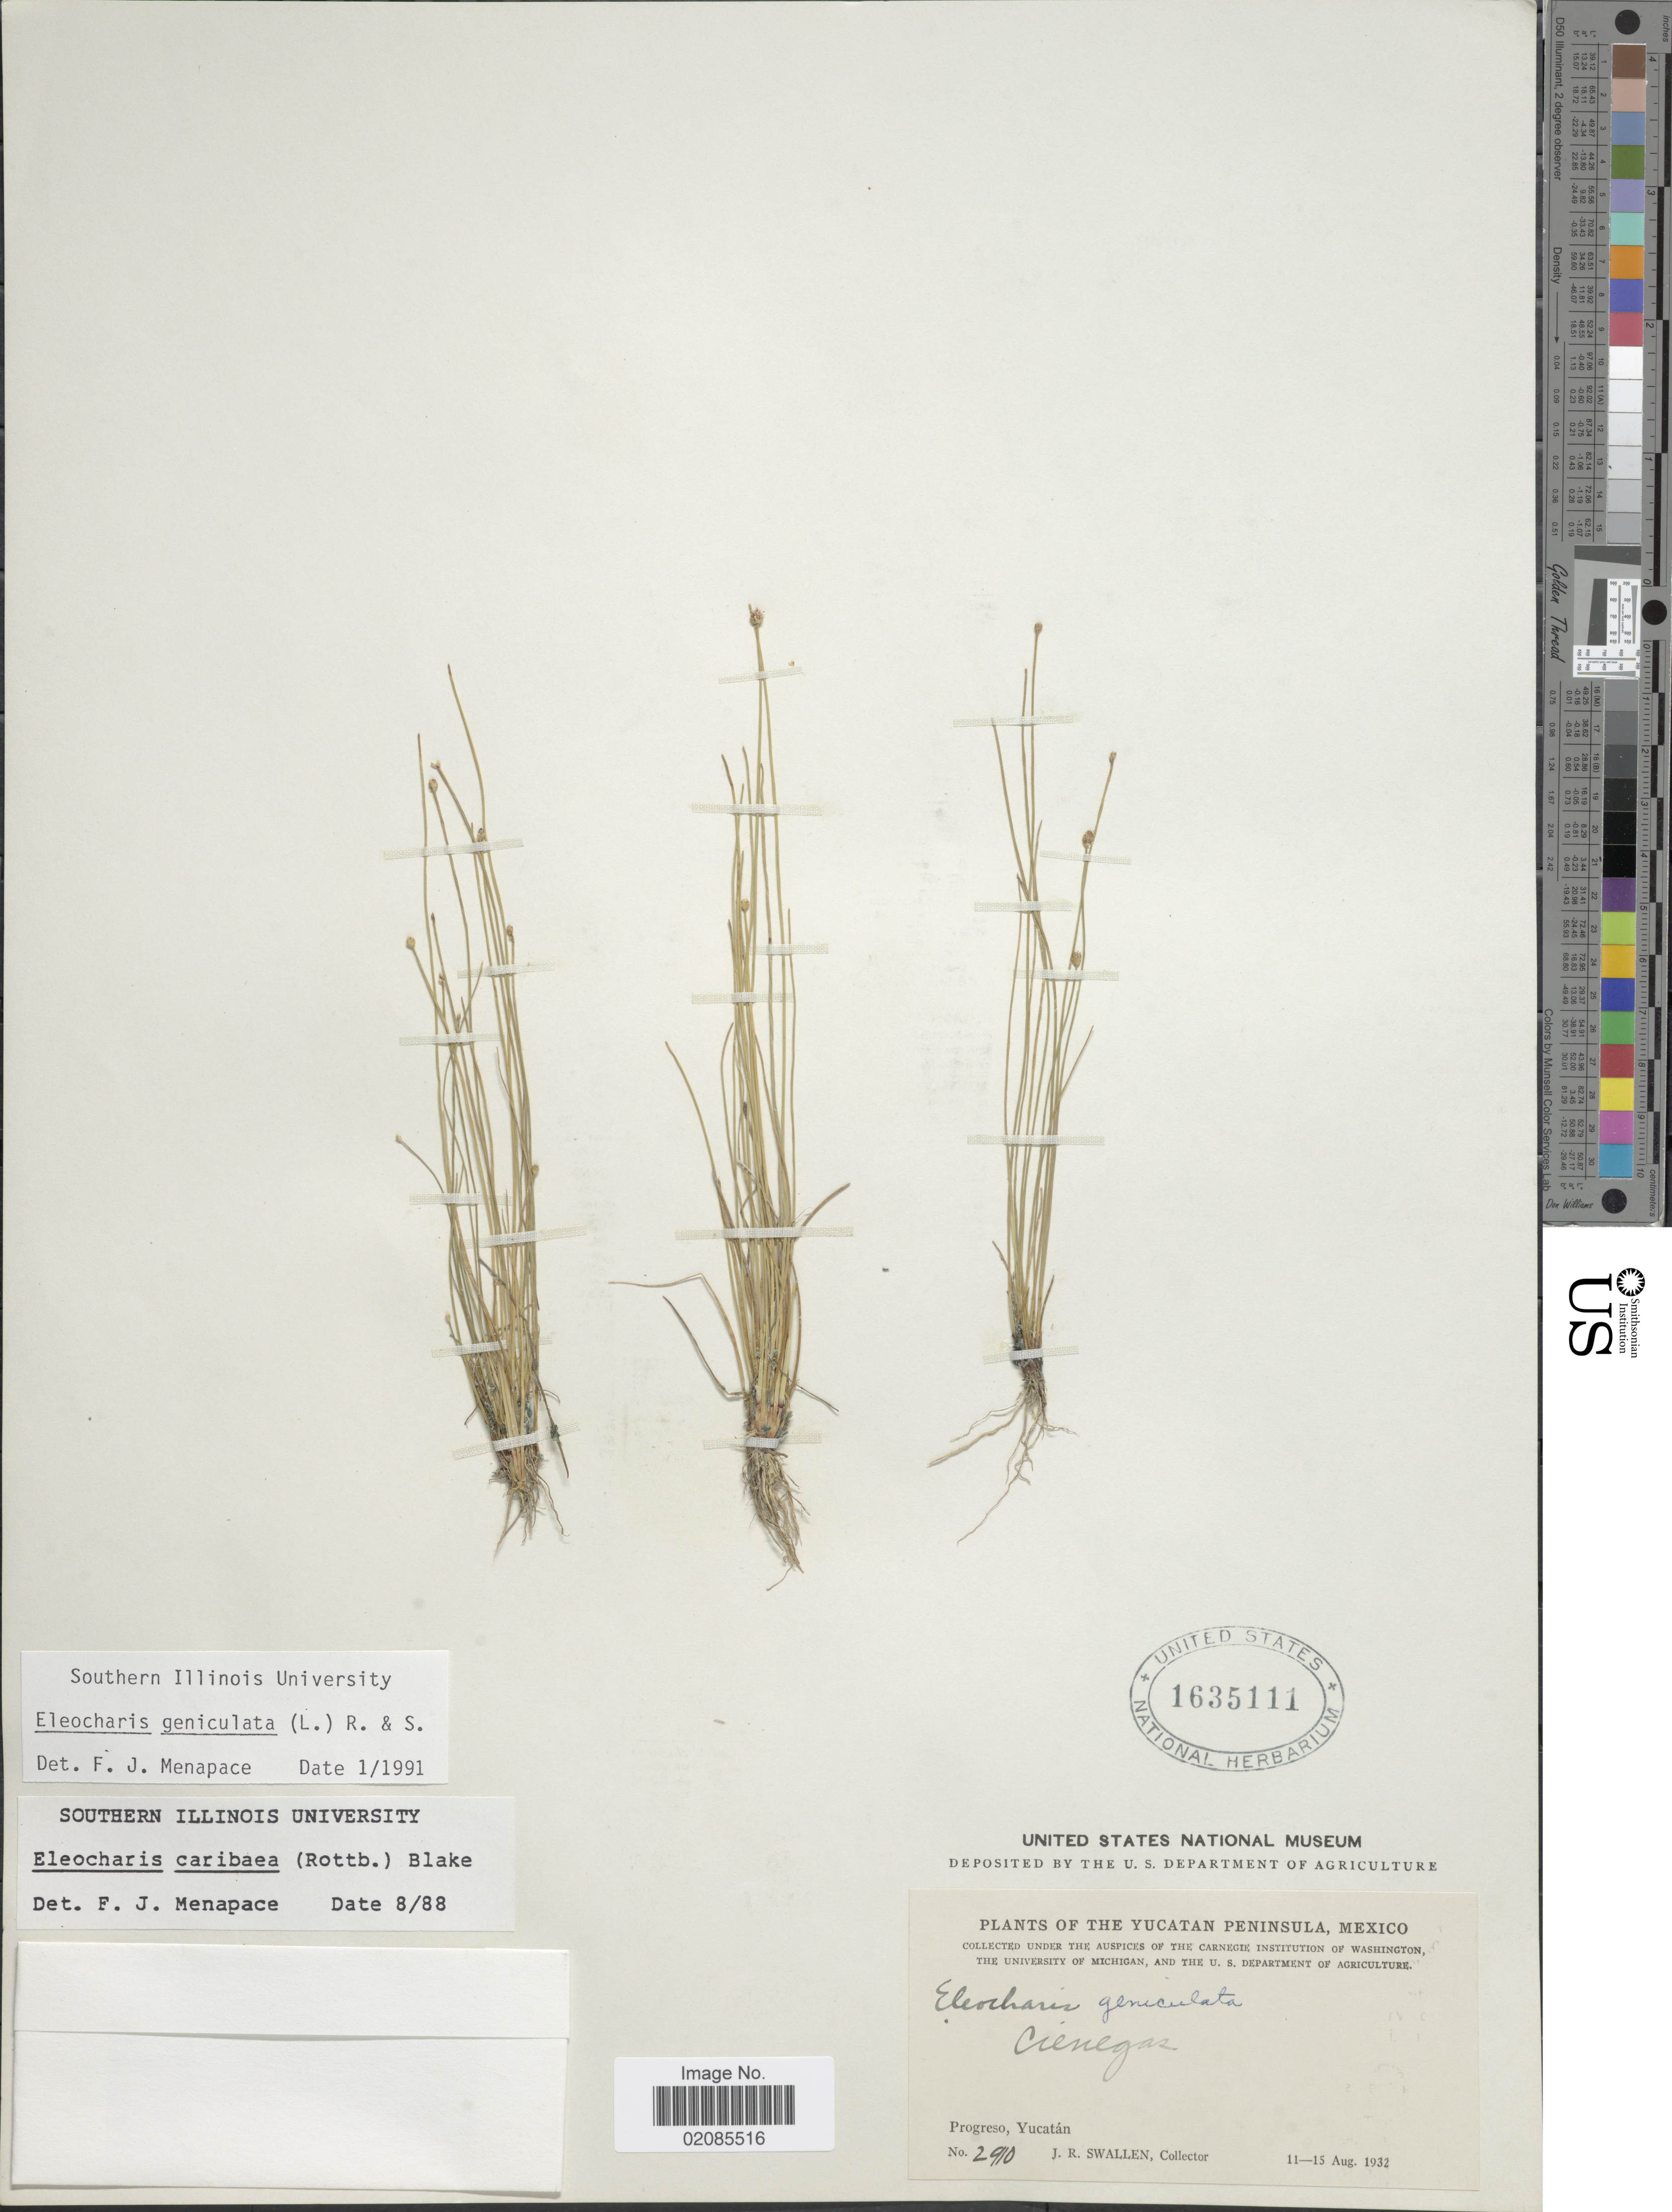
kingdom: Plantae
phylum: Tracheophyta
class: Liliopsida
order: Poales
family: Cyperaceae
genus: Eleocharis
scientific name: Eleocharis geniculata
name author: (L.) Roem. & Schult.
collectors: J. R. Swallen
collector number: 2910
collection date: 1932-08-11/1932-08-15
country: Mexico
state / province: Yucatán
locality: Progresp, Yucatan Peninsula.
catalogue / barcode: US 1635111